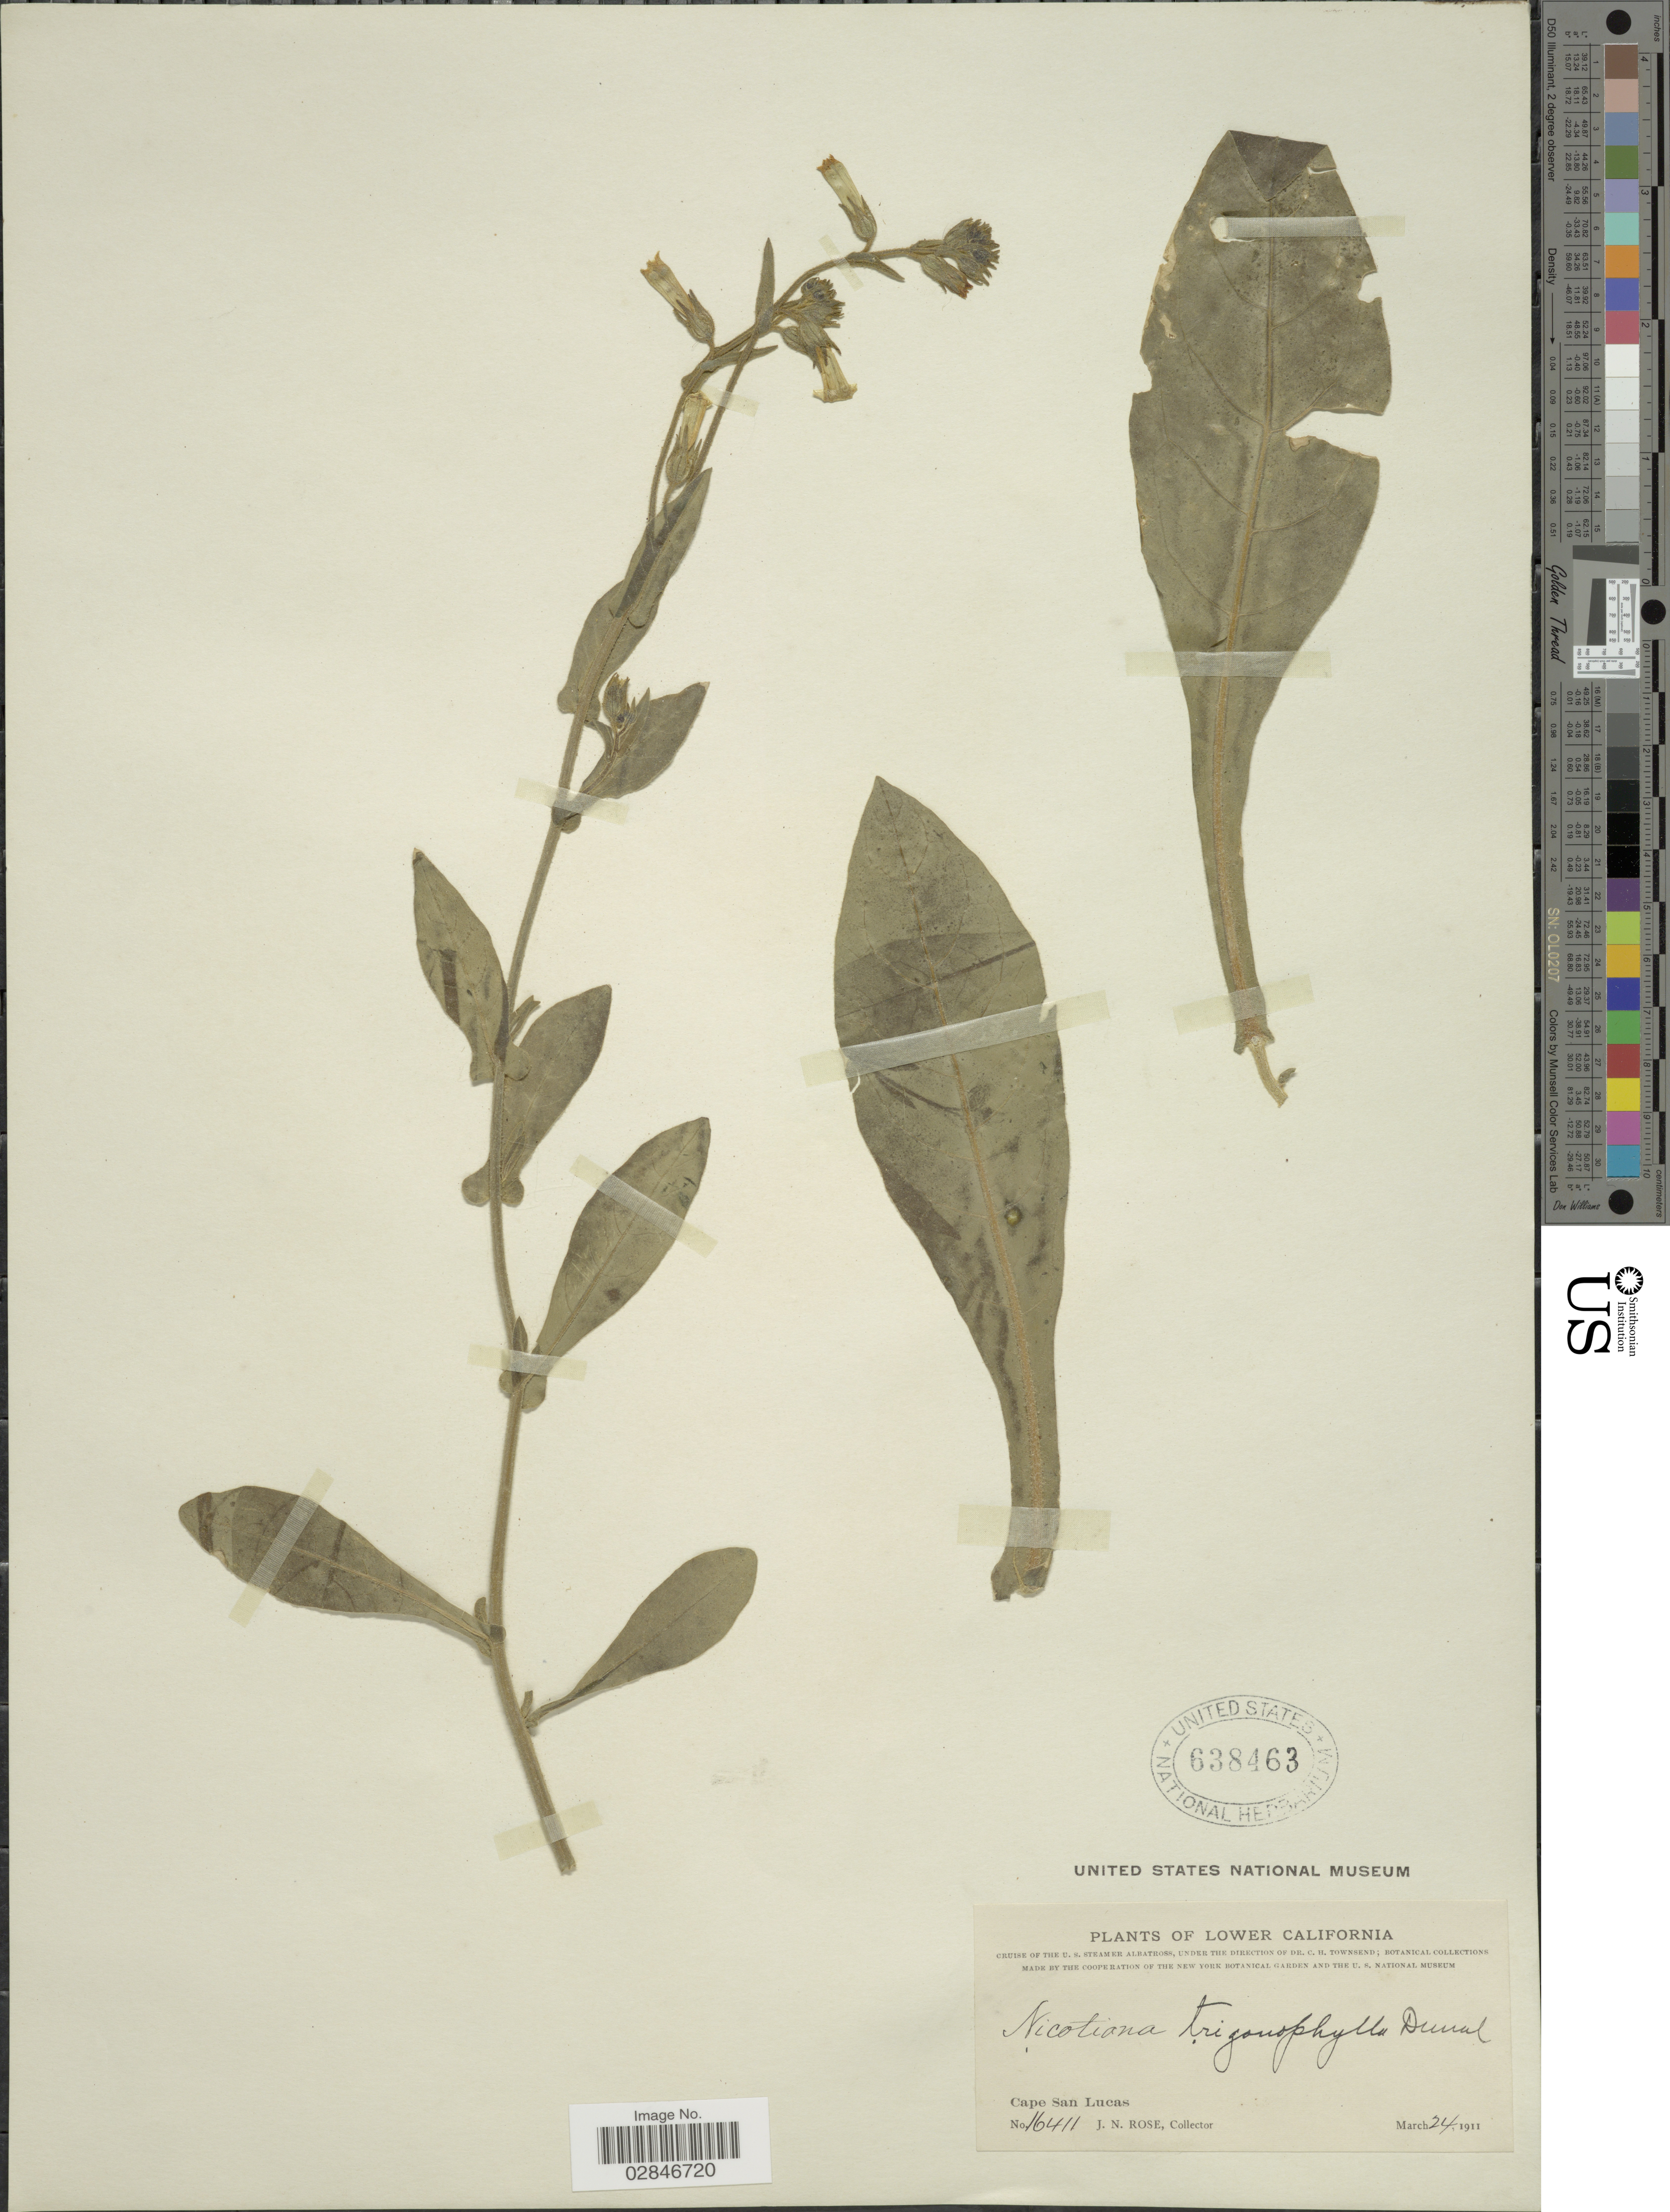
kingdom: Plantae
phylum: Tracheophyta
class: Magnoliopsida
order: Solanales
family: Solanaceae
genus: Nicotiana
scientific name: Nicotiana trigonophylla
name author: Dunal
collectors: J. N. Rose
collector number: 16411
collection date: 1911-03-24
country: Mexico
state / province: Baja California Sur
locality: Lower California, Cape San Lucas.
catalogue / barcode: US 638463